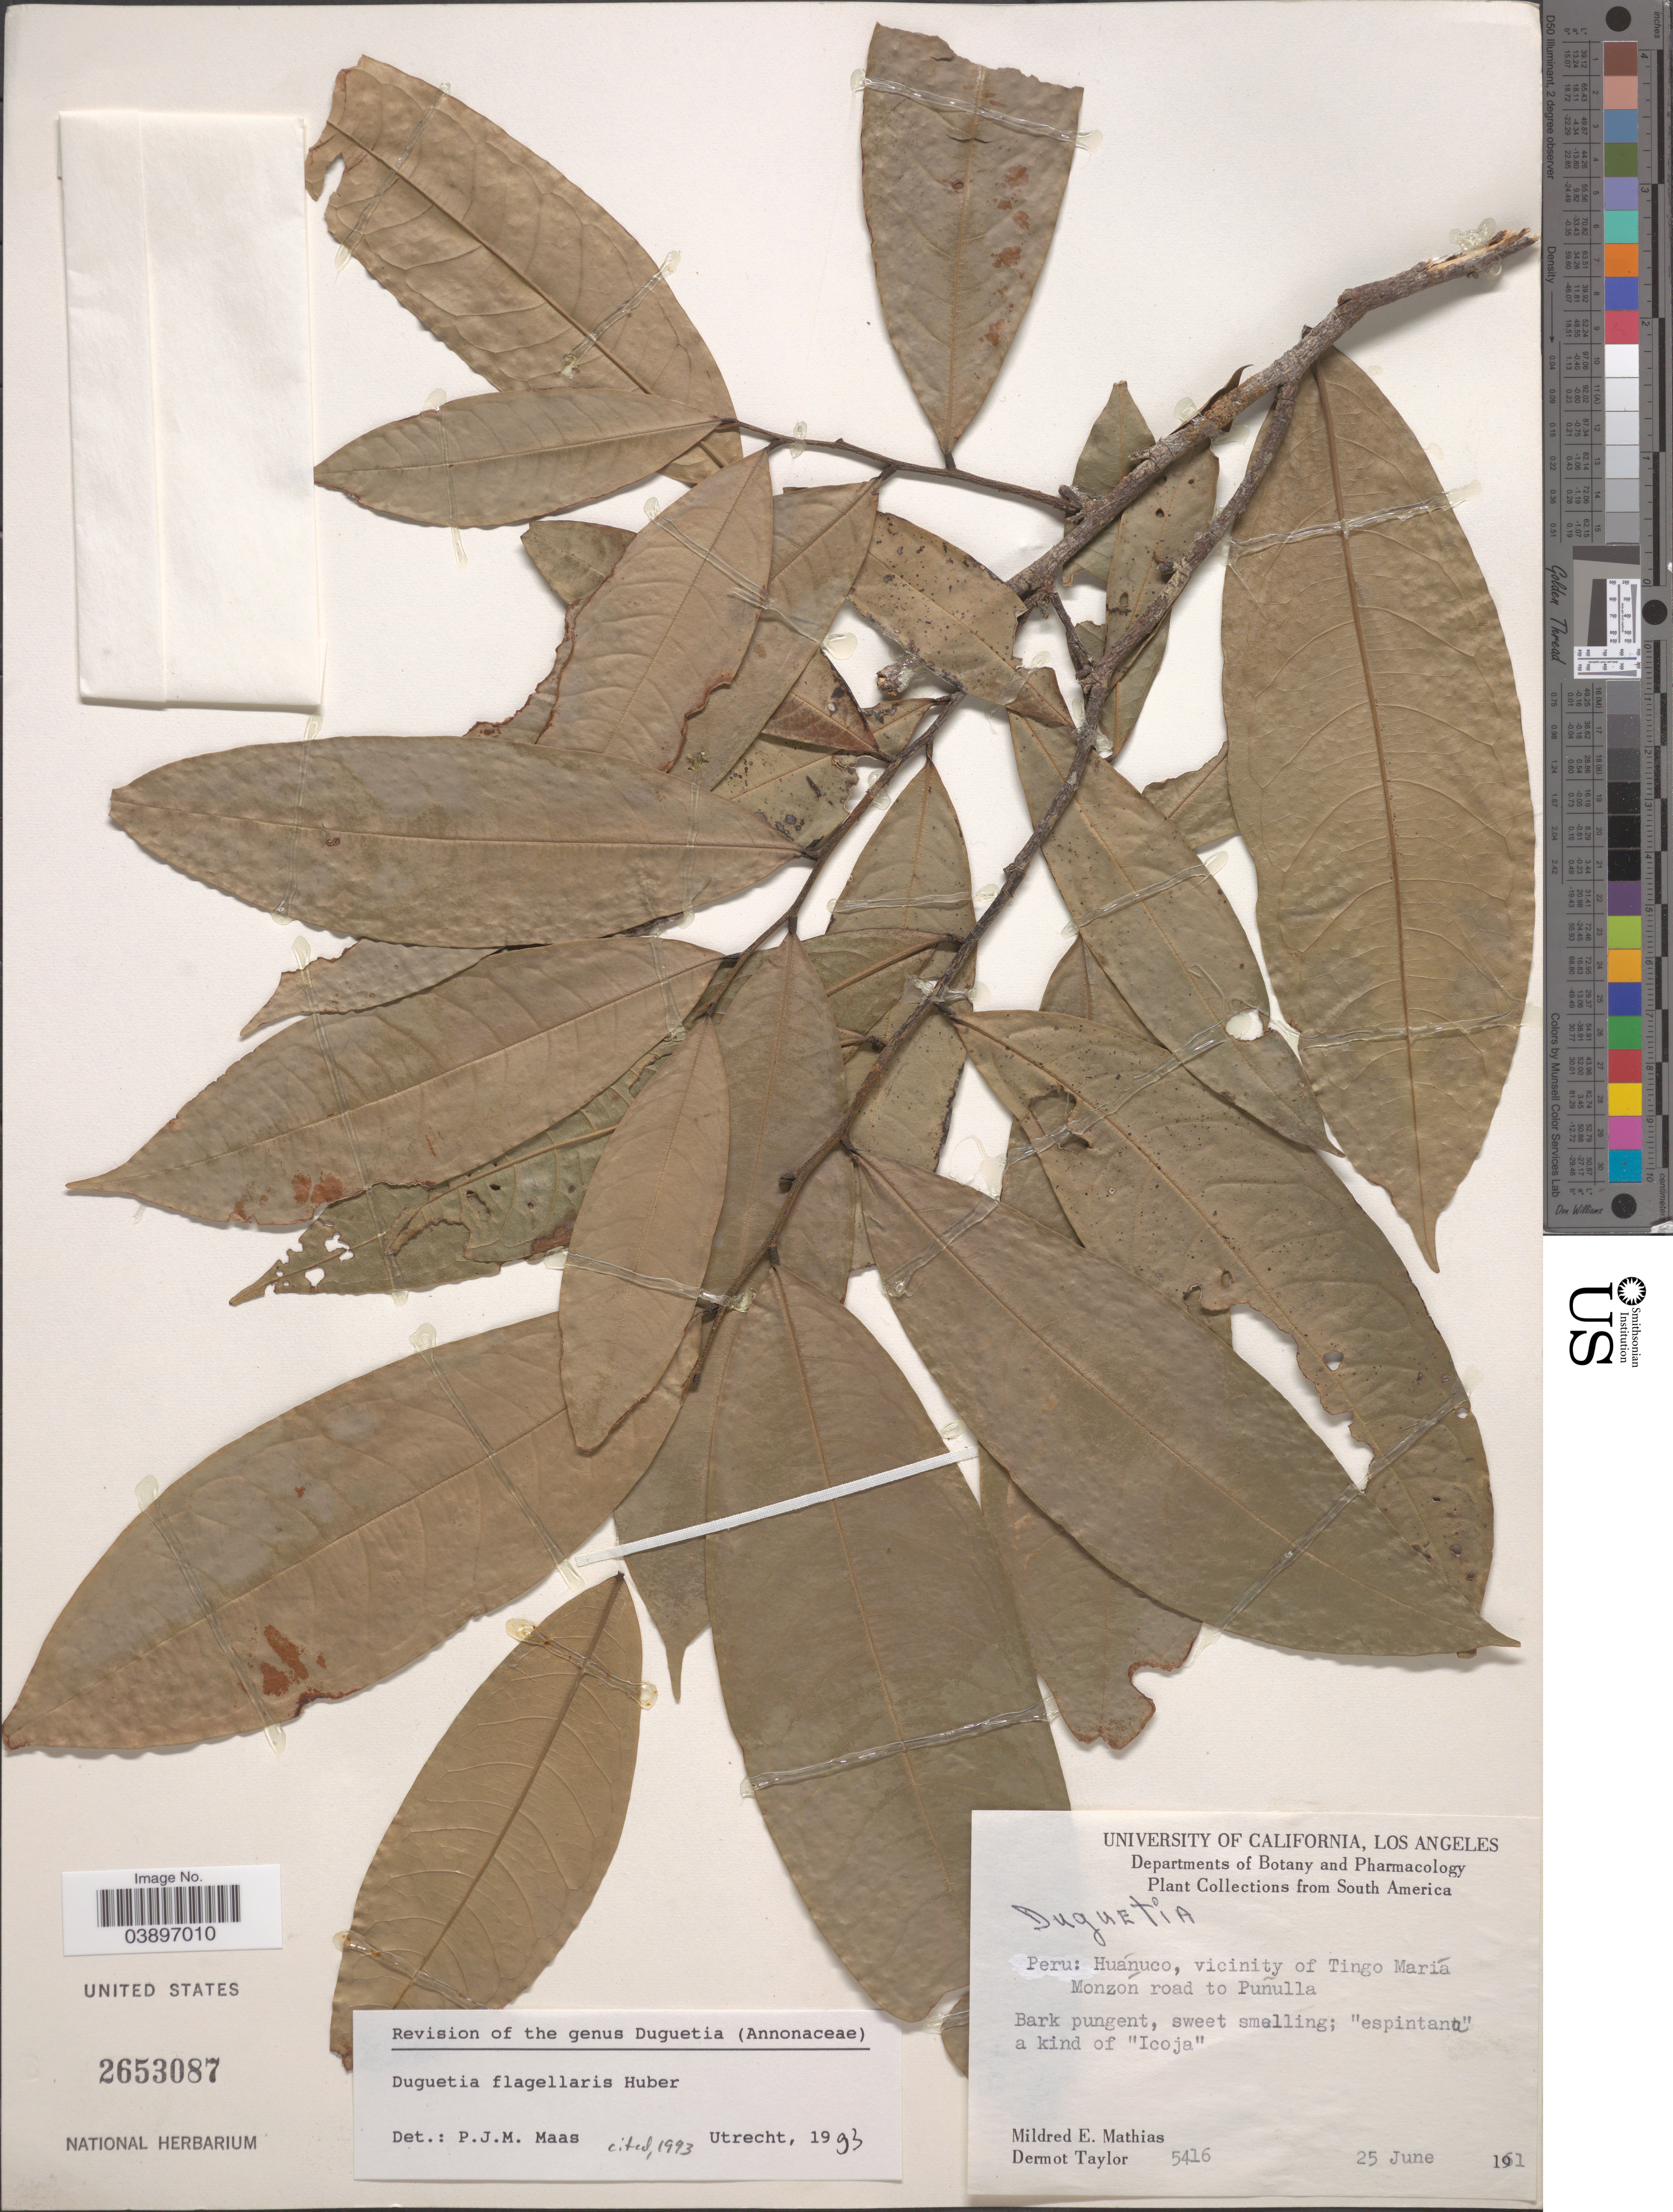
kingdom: Plantae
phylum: Tracheophyta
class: Magnoliopsida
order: Magnoliales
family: Annonaceae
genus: Duguetia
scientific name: Duguetia flagellaris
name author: Huber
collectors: M. E. Mathias & D. Taylor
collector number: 5416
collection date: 1961-06-25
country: Peru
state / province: Huánuco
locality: Vicinity of Tingo María. Monzón road to Puñulla.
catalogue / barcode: US 2653087